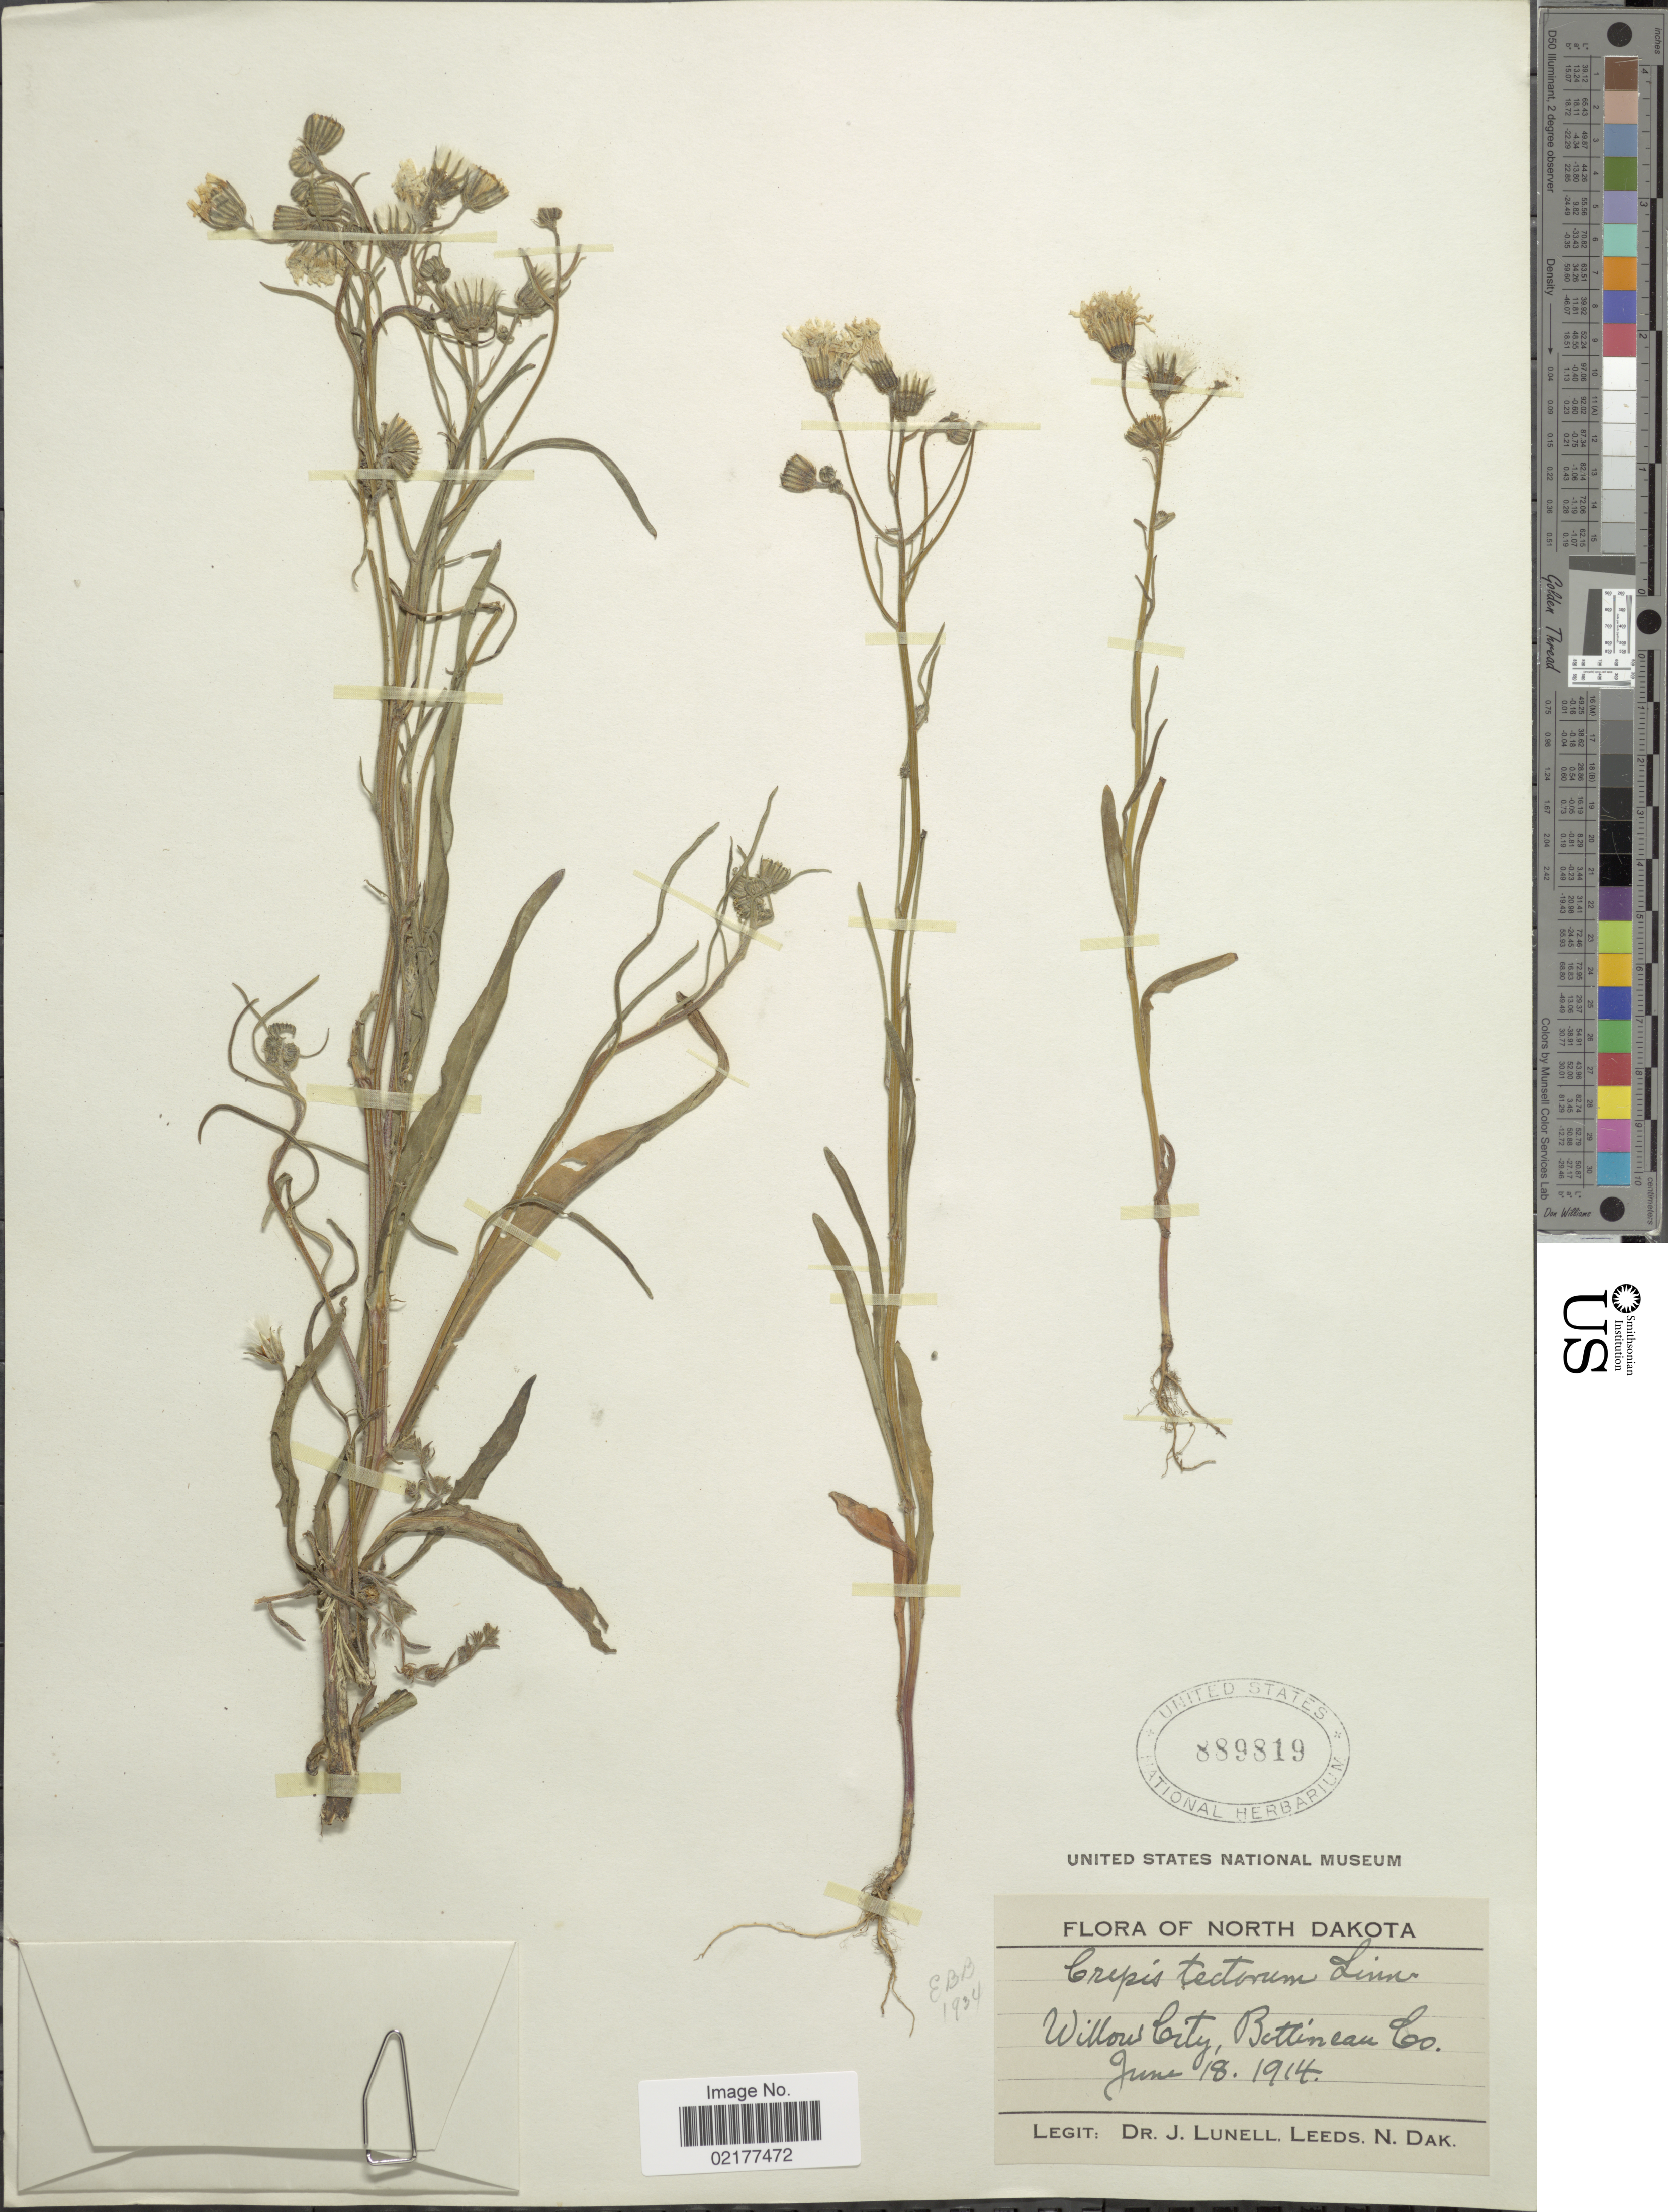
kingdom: Plantae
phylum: Tracheophyta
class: Magnoliopsida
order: Asterales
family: Asteraceae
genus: Crepis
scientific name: Crepis tectorum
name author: L.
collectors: J. Lunell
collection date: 1914-06-18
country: United States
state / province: North Dakota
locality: Willow City, Bottineau Co.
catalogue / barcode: US 889819